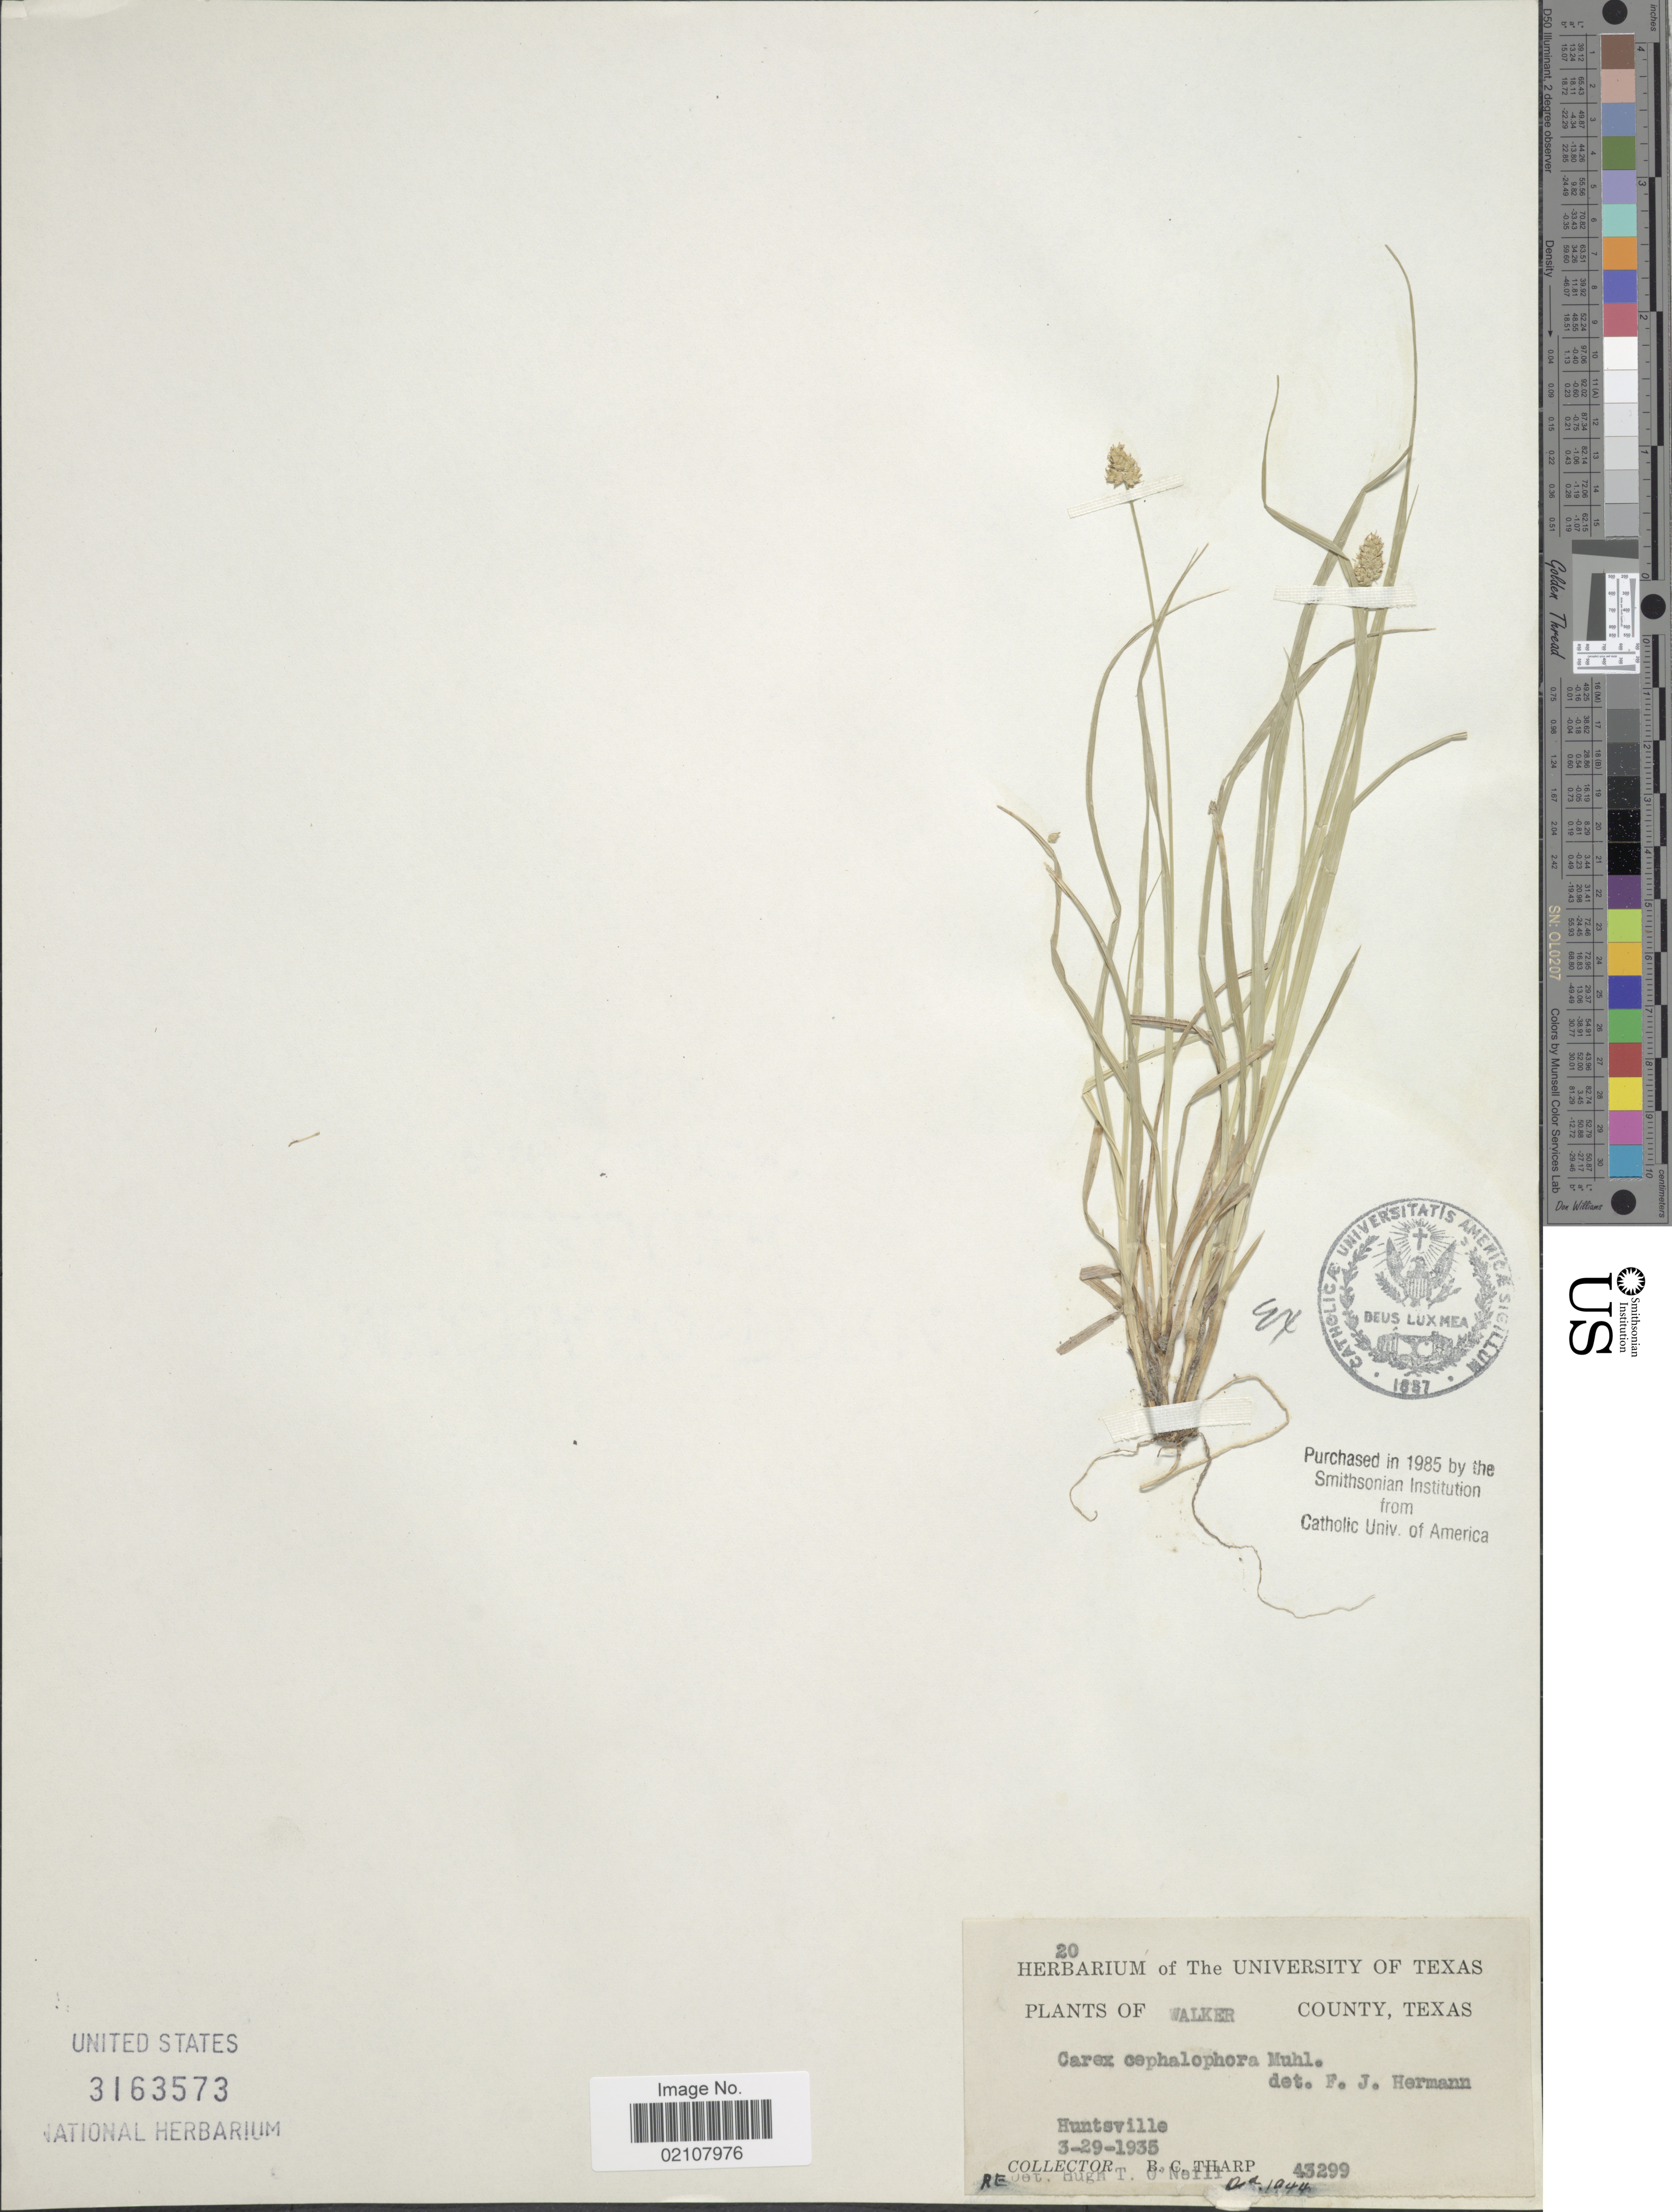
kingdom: Plantae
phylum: Tracheophyta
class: Liliopsida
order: Poales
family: Cyperaceae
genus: Carex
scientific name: Carex cephalophora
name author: Muhl. ex Willd.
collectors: B. C. Tharp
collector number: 43299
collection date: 1935-03-29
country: United States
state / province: Texas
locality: Walker County, Huntsville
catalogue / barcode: US 3163573